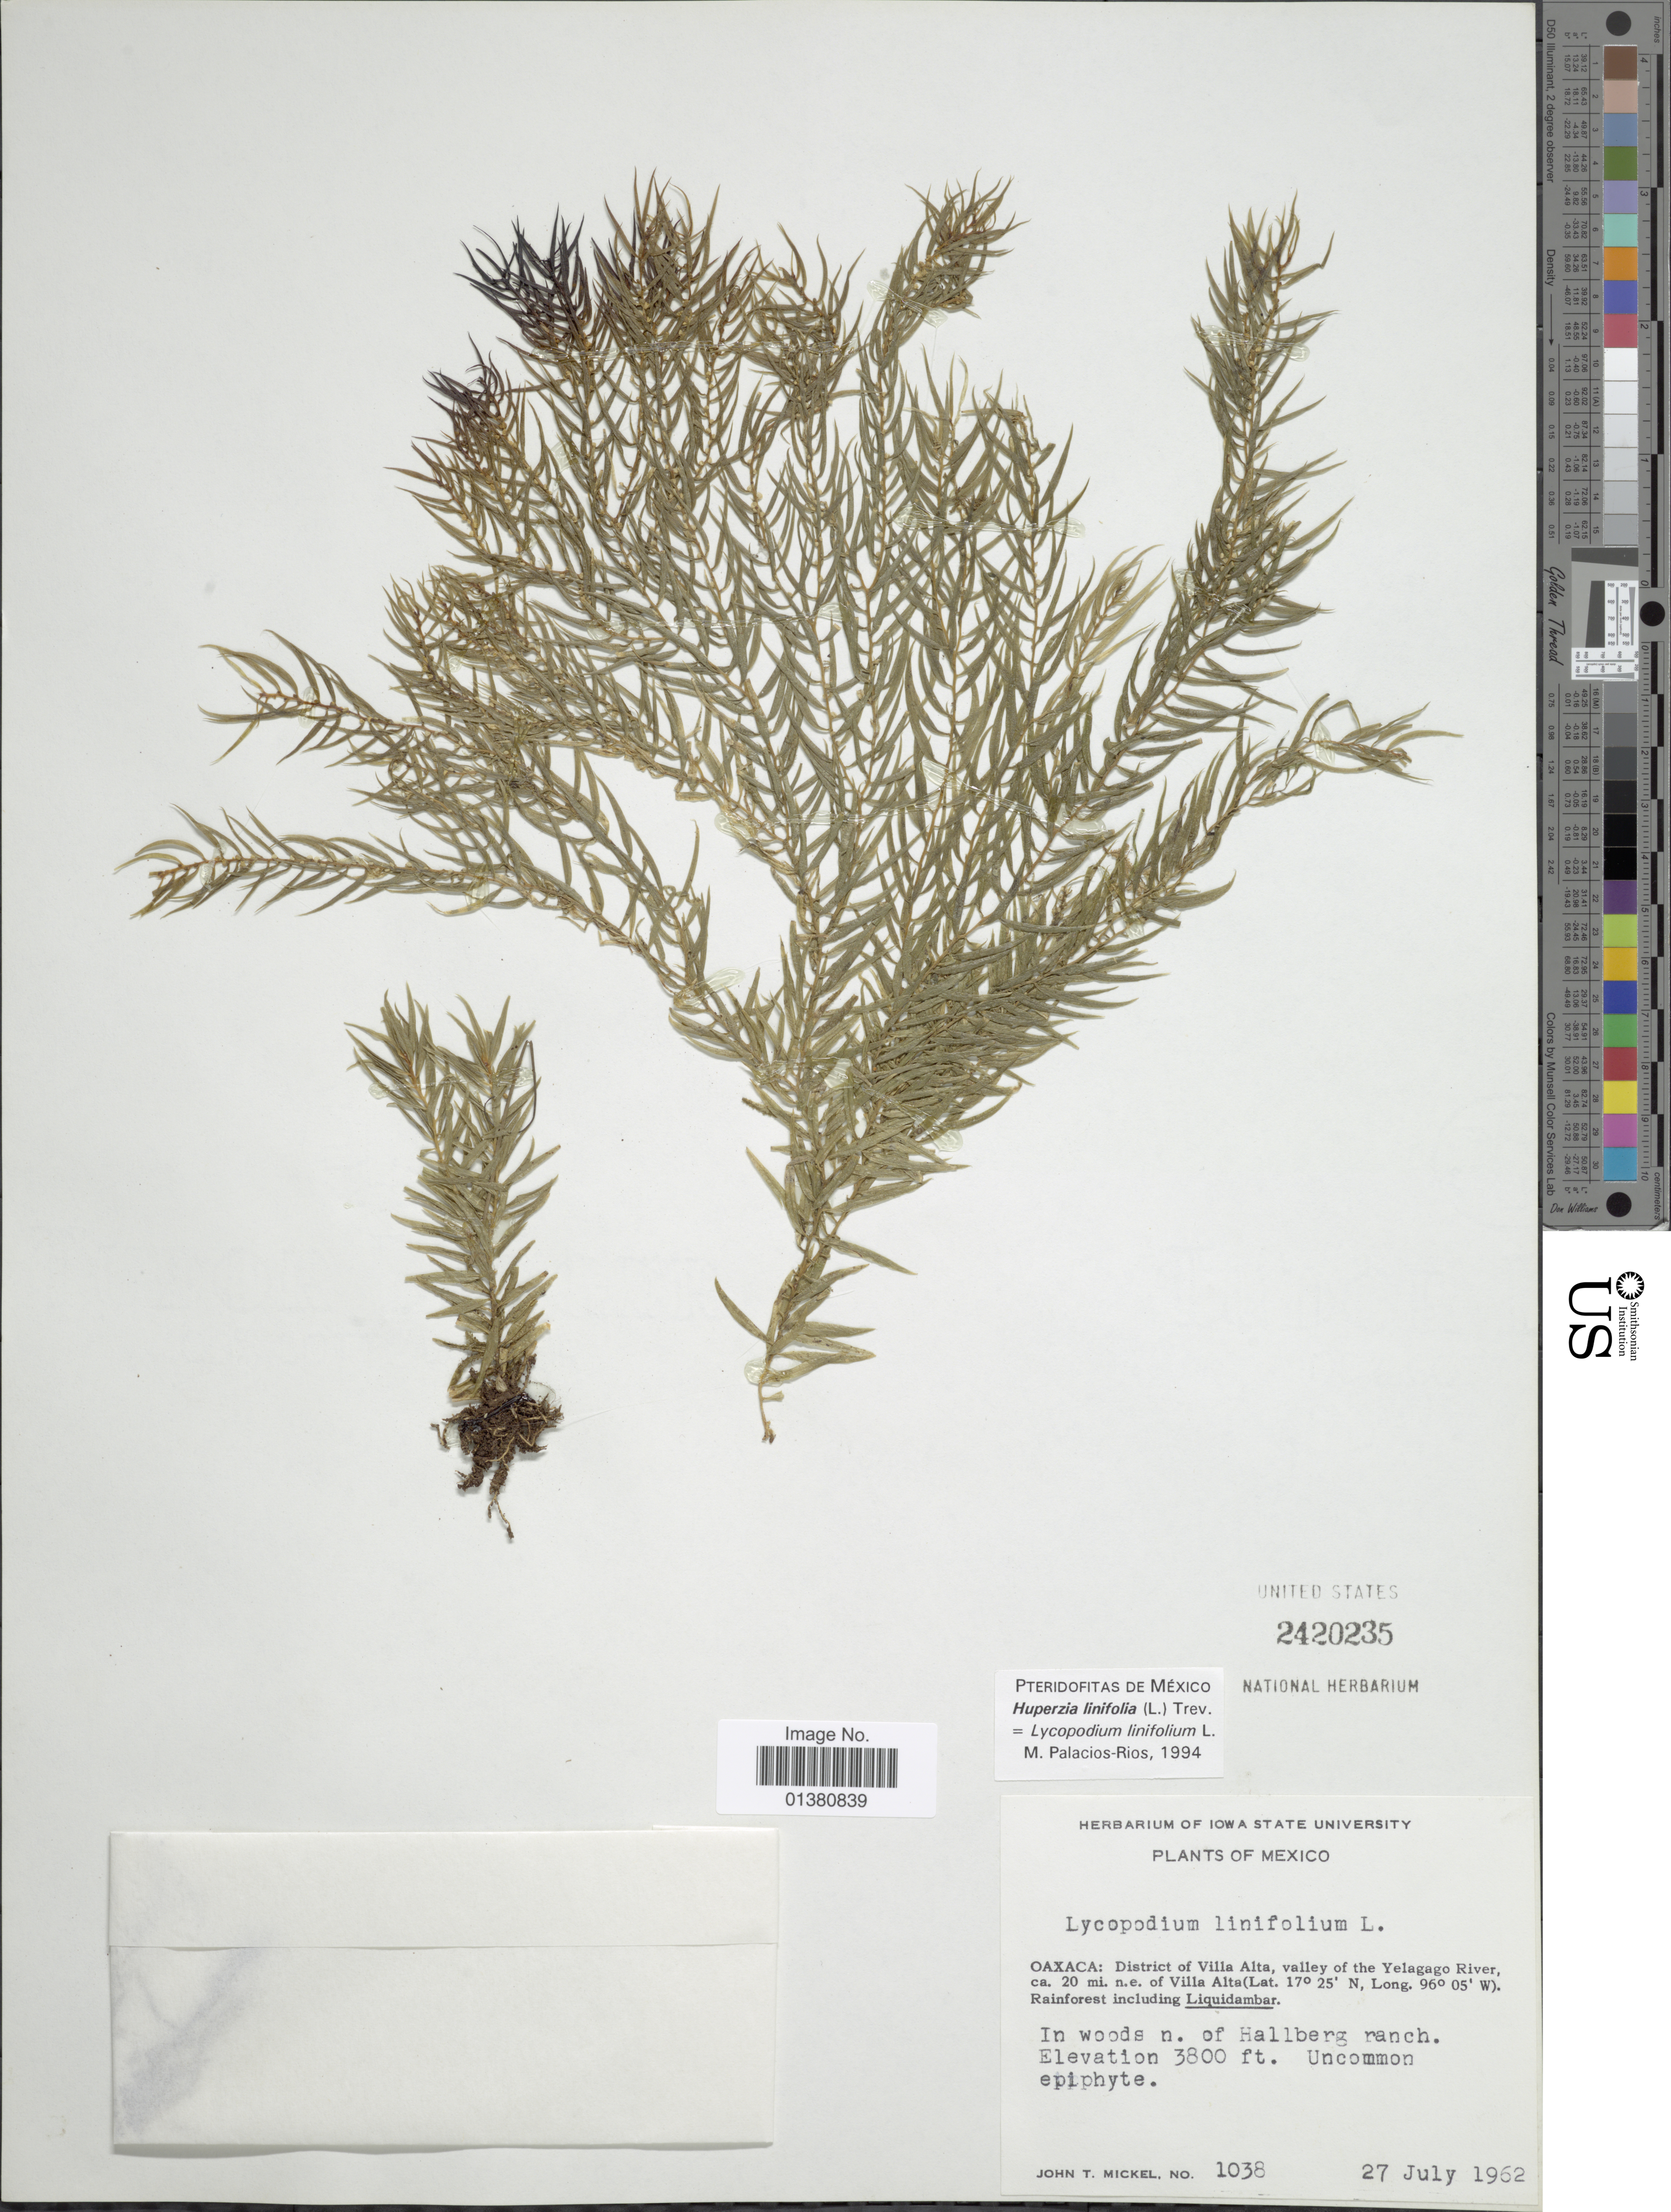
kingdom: Plantae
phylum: Tracheophyta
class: Lycopodiopsida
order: Lycopodiales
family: Lycopodiaceae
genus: Phlegmariurus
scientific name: Phlegmariurus linifolius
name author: (L.) B. Øllg.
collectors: J. T. Mickel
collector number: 1038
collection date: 1962-07-27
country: Mexico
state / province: Oaxaca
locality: District of Villa Alta, valley of the Yelagago River, ca. 20 mi n.e. of Villa Alta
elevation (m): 1158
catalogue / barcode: US 2420235